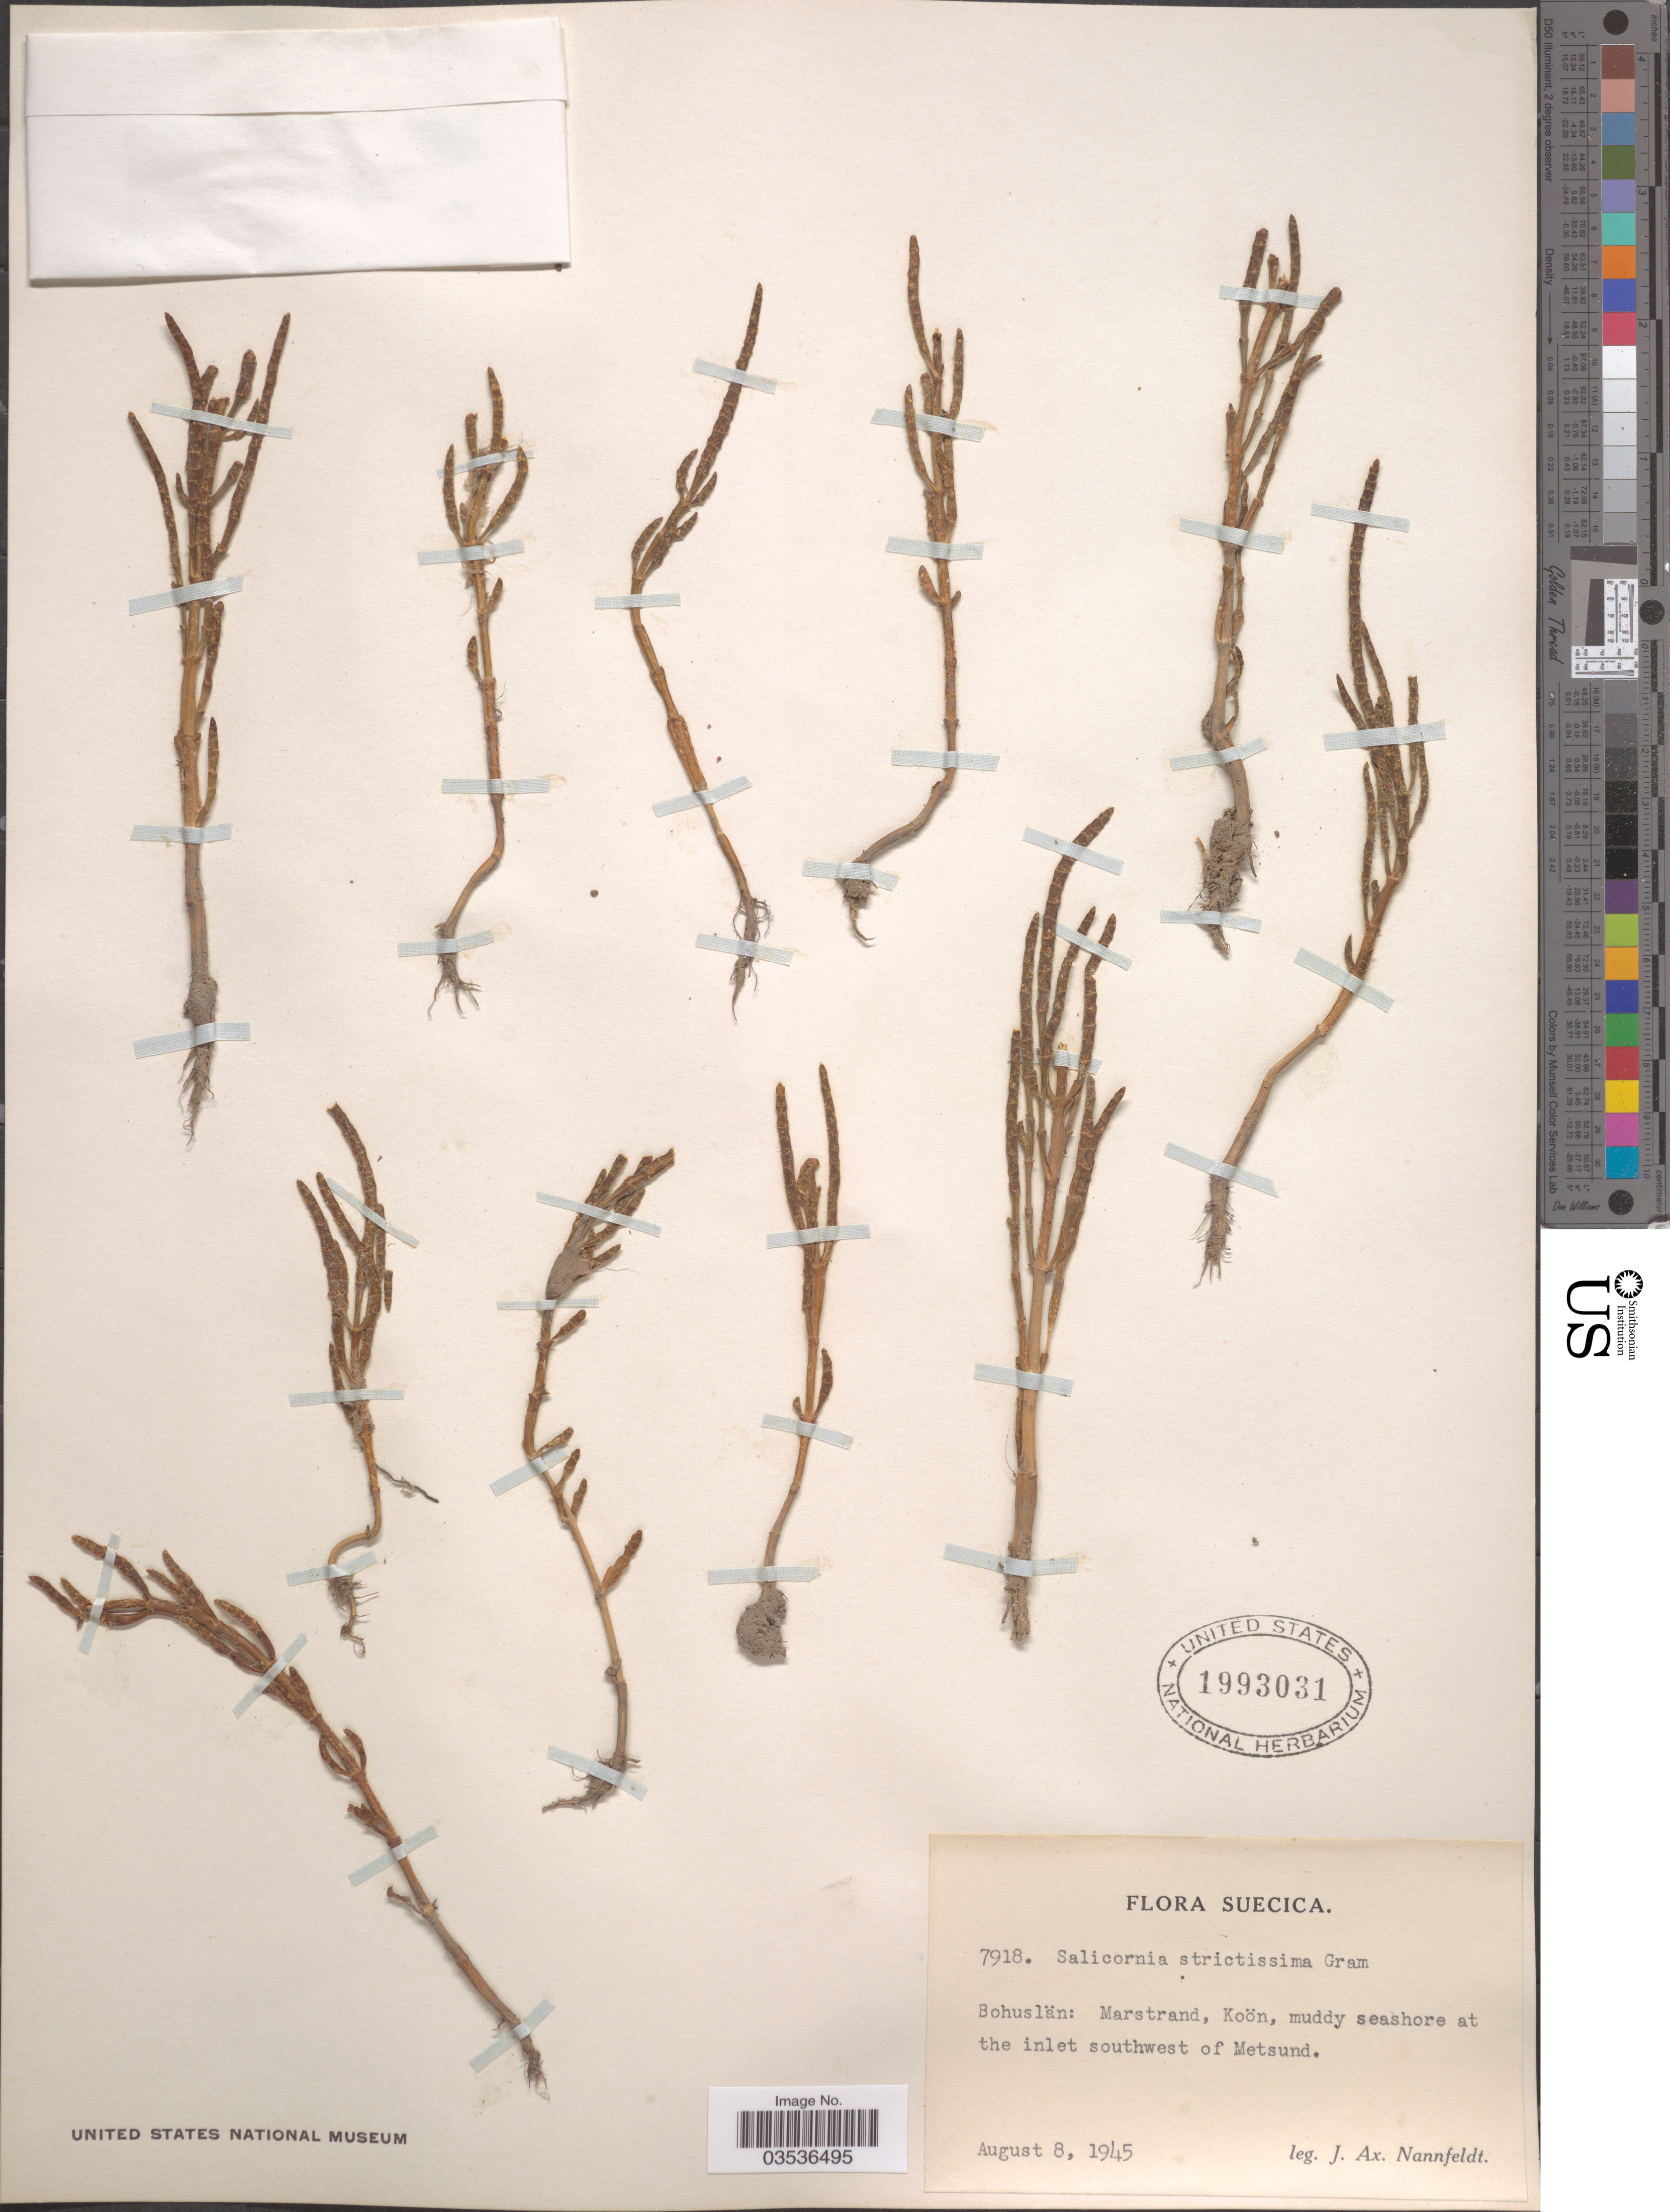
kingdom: Plantae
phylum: Tracheophyta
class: Magnoliopsida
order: Caryophyllales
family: Amaranthaceae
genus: Salicornia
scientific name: Salicornia strictissima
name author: Gram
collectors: J. Nannfeldt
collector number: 7918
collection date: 1945-08-08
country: Sweden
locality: Suecica. Bohuslän: Marstrand, Koön, muddy seashore at the inlet southwest of Metsund.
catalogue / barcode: US 1993031